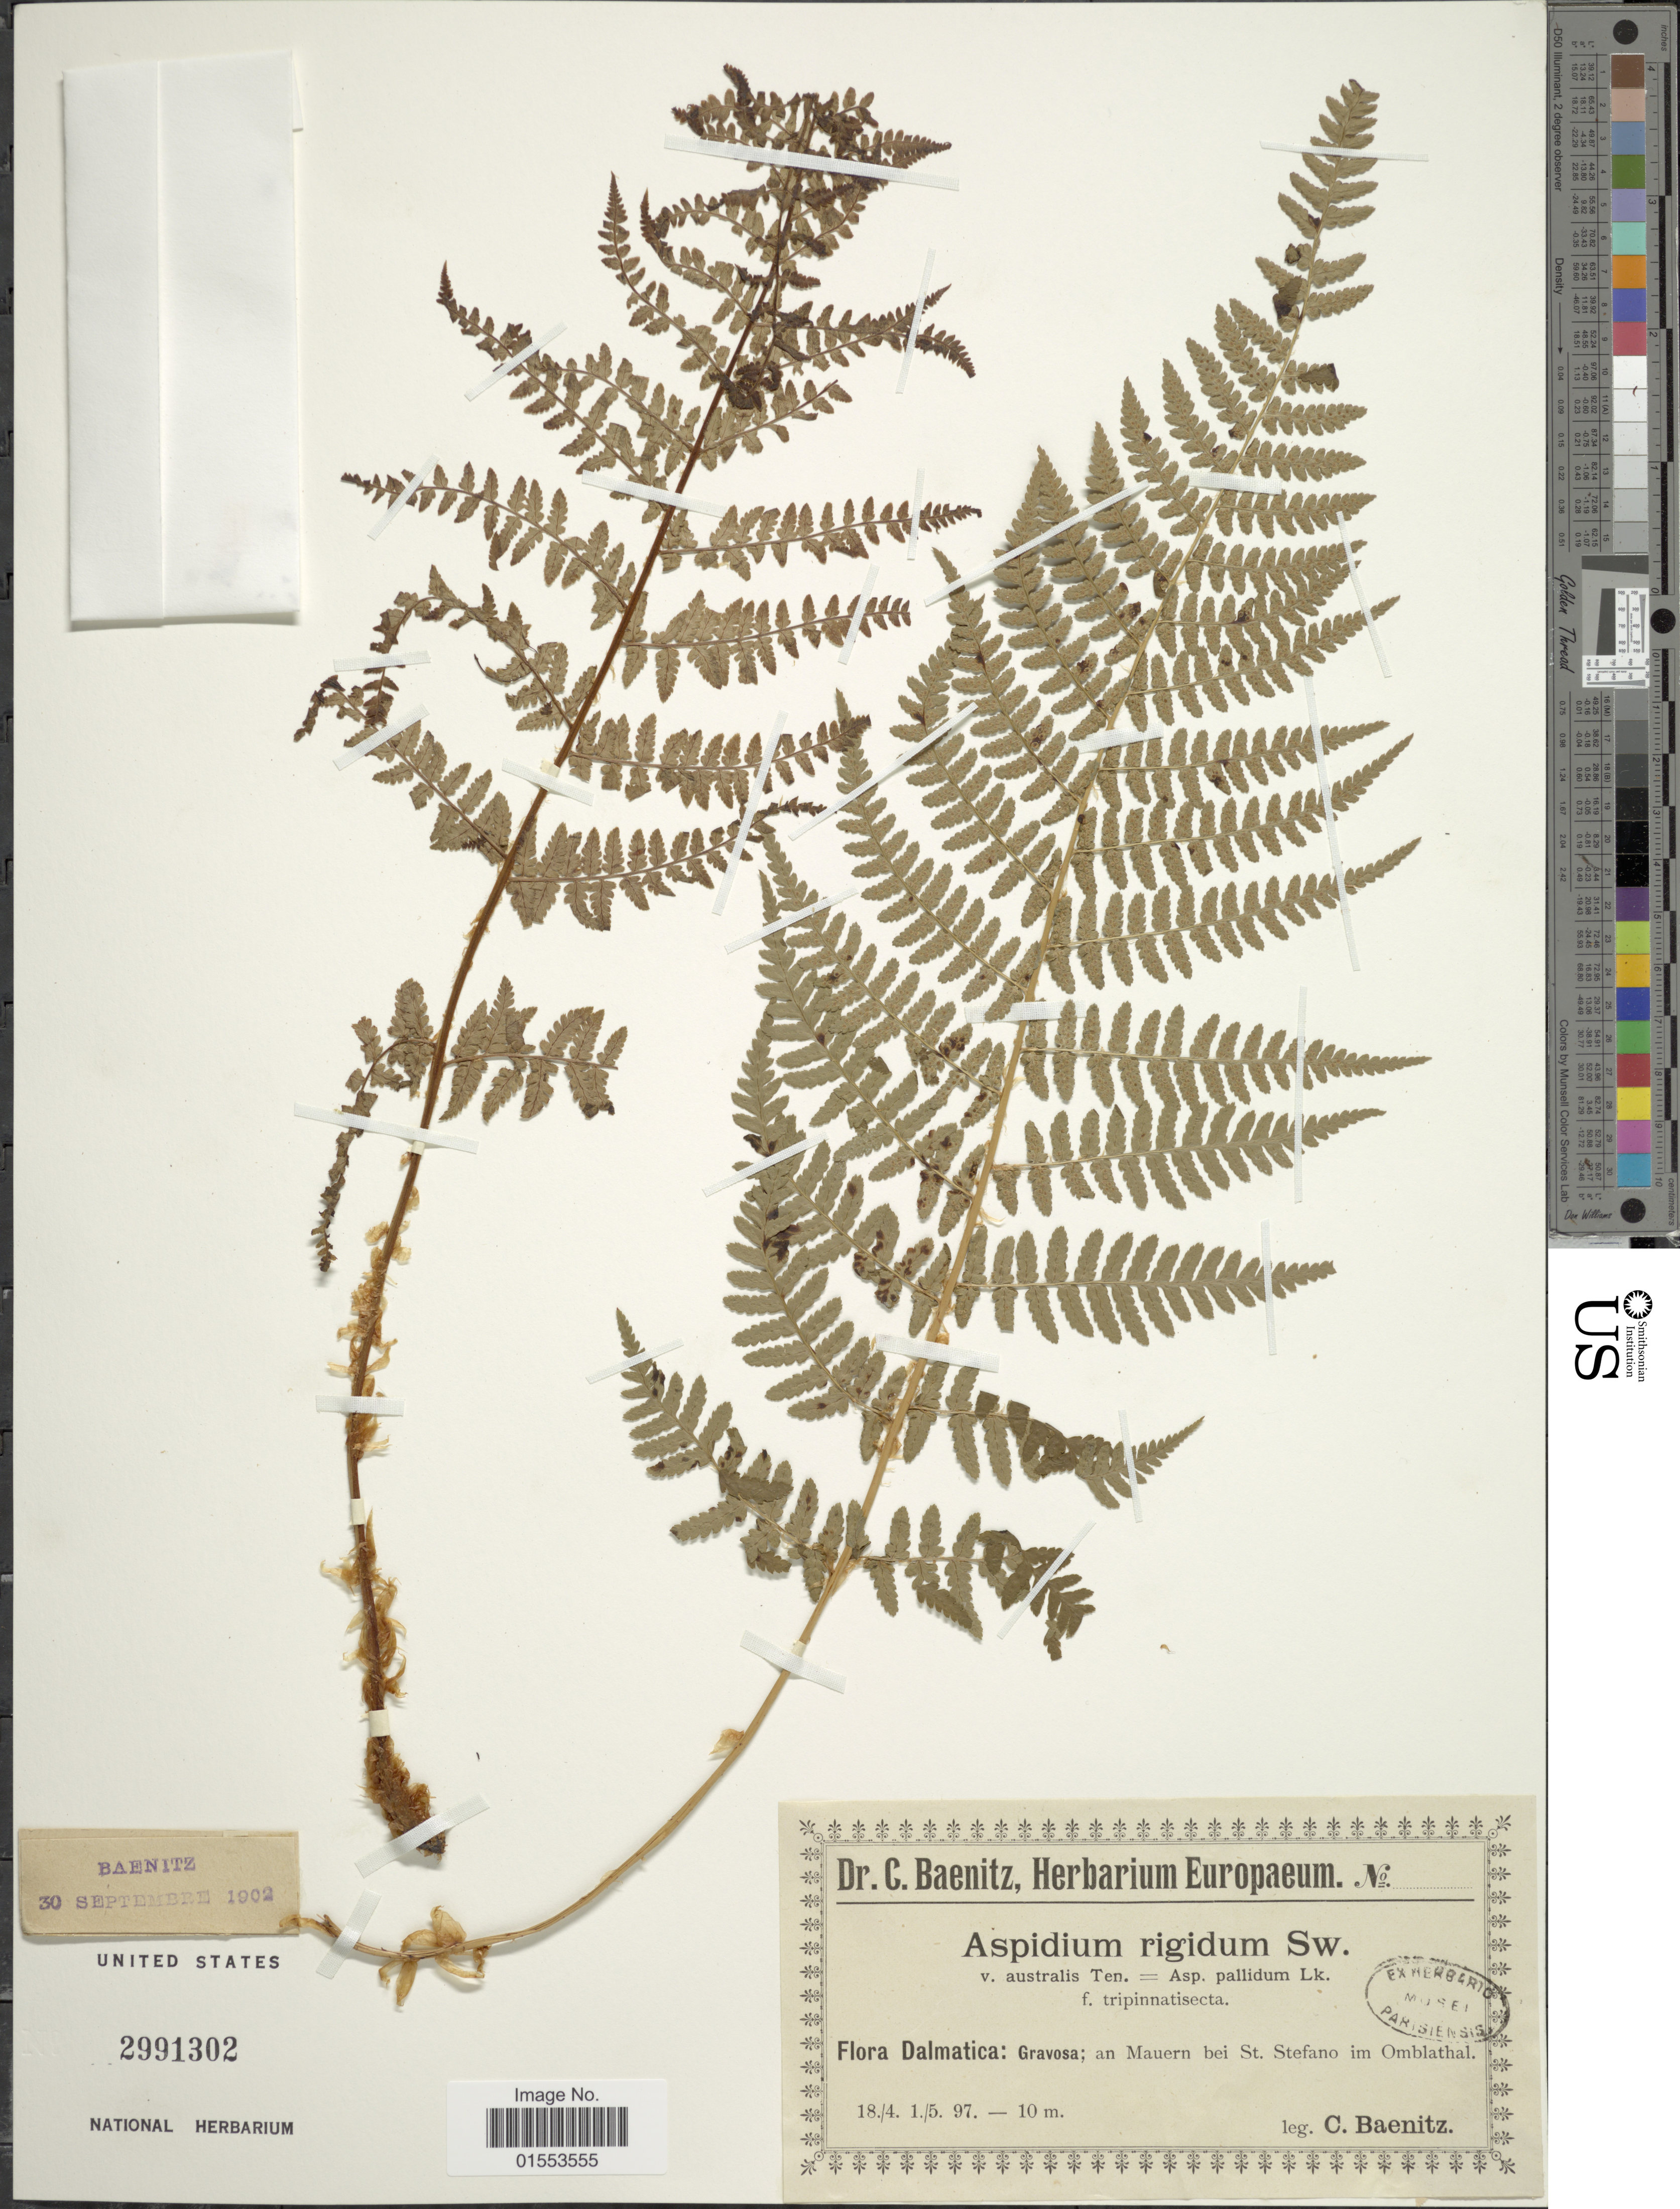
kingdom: Plantae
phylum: Tracheophyta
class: Polypodiopsida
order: Polypodiales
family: Dryopteridaceae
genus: Dryopteris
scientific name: Dryopteris rigida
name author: Underw.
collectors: C. G. Baenitz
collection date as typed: Transcribed d/m/y: 18/4/97 to 1/5/97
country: Croatia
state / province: Split-Dalmatia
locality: Dalmatica: Gravosa; an Mauern bei St. Stefano im Omblathal.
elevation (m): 10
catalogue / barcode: US 2991302